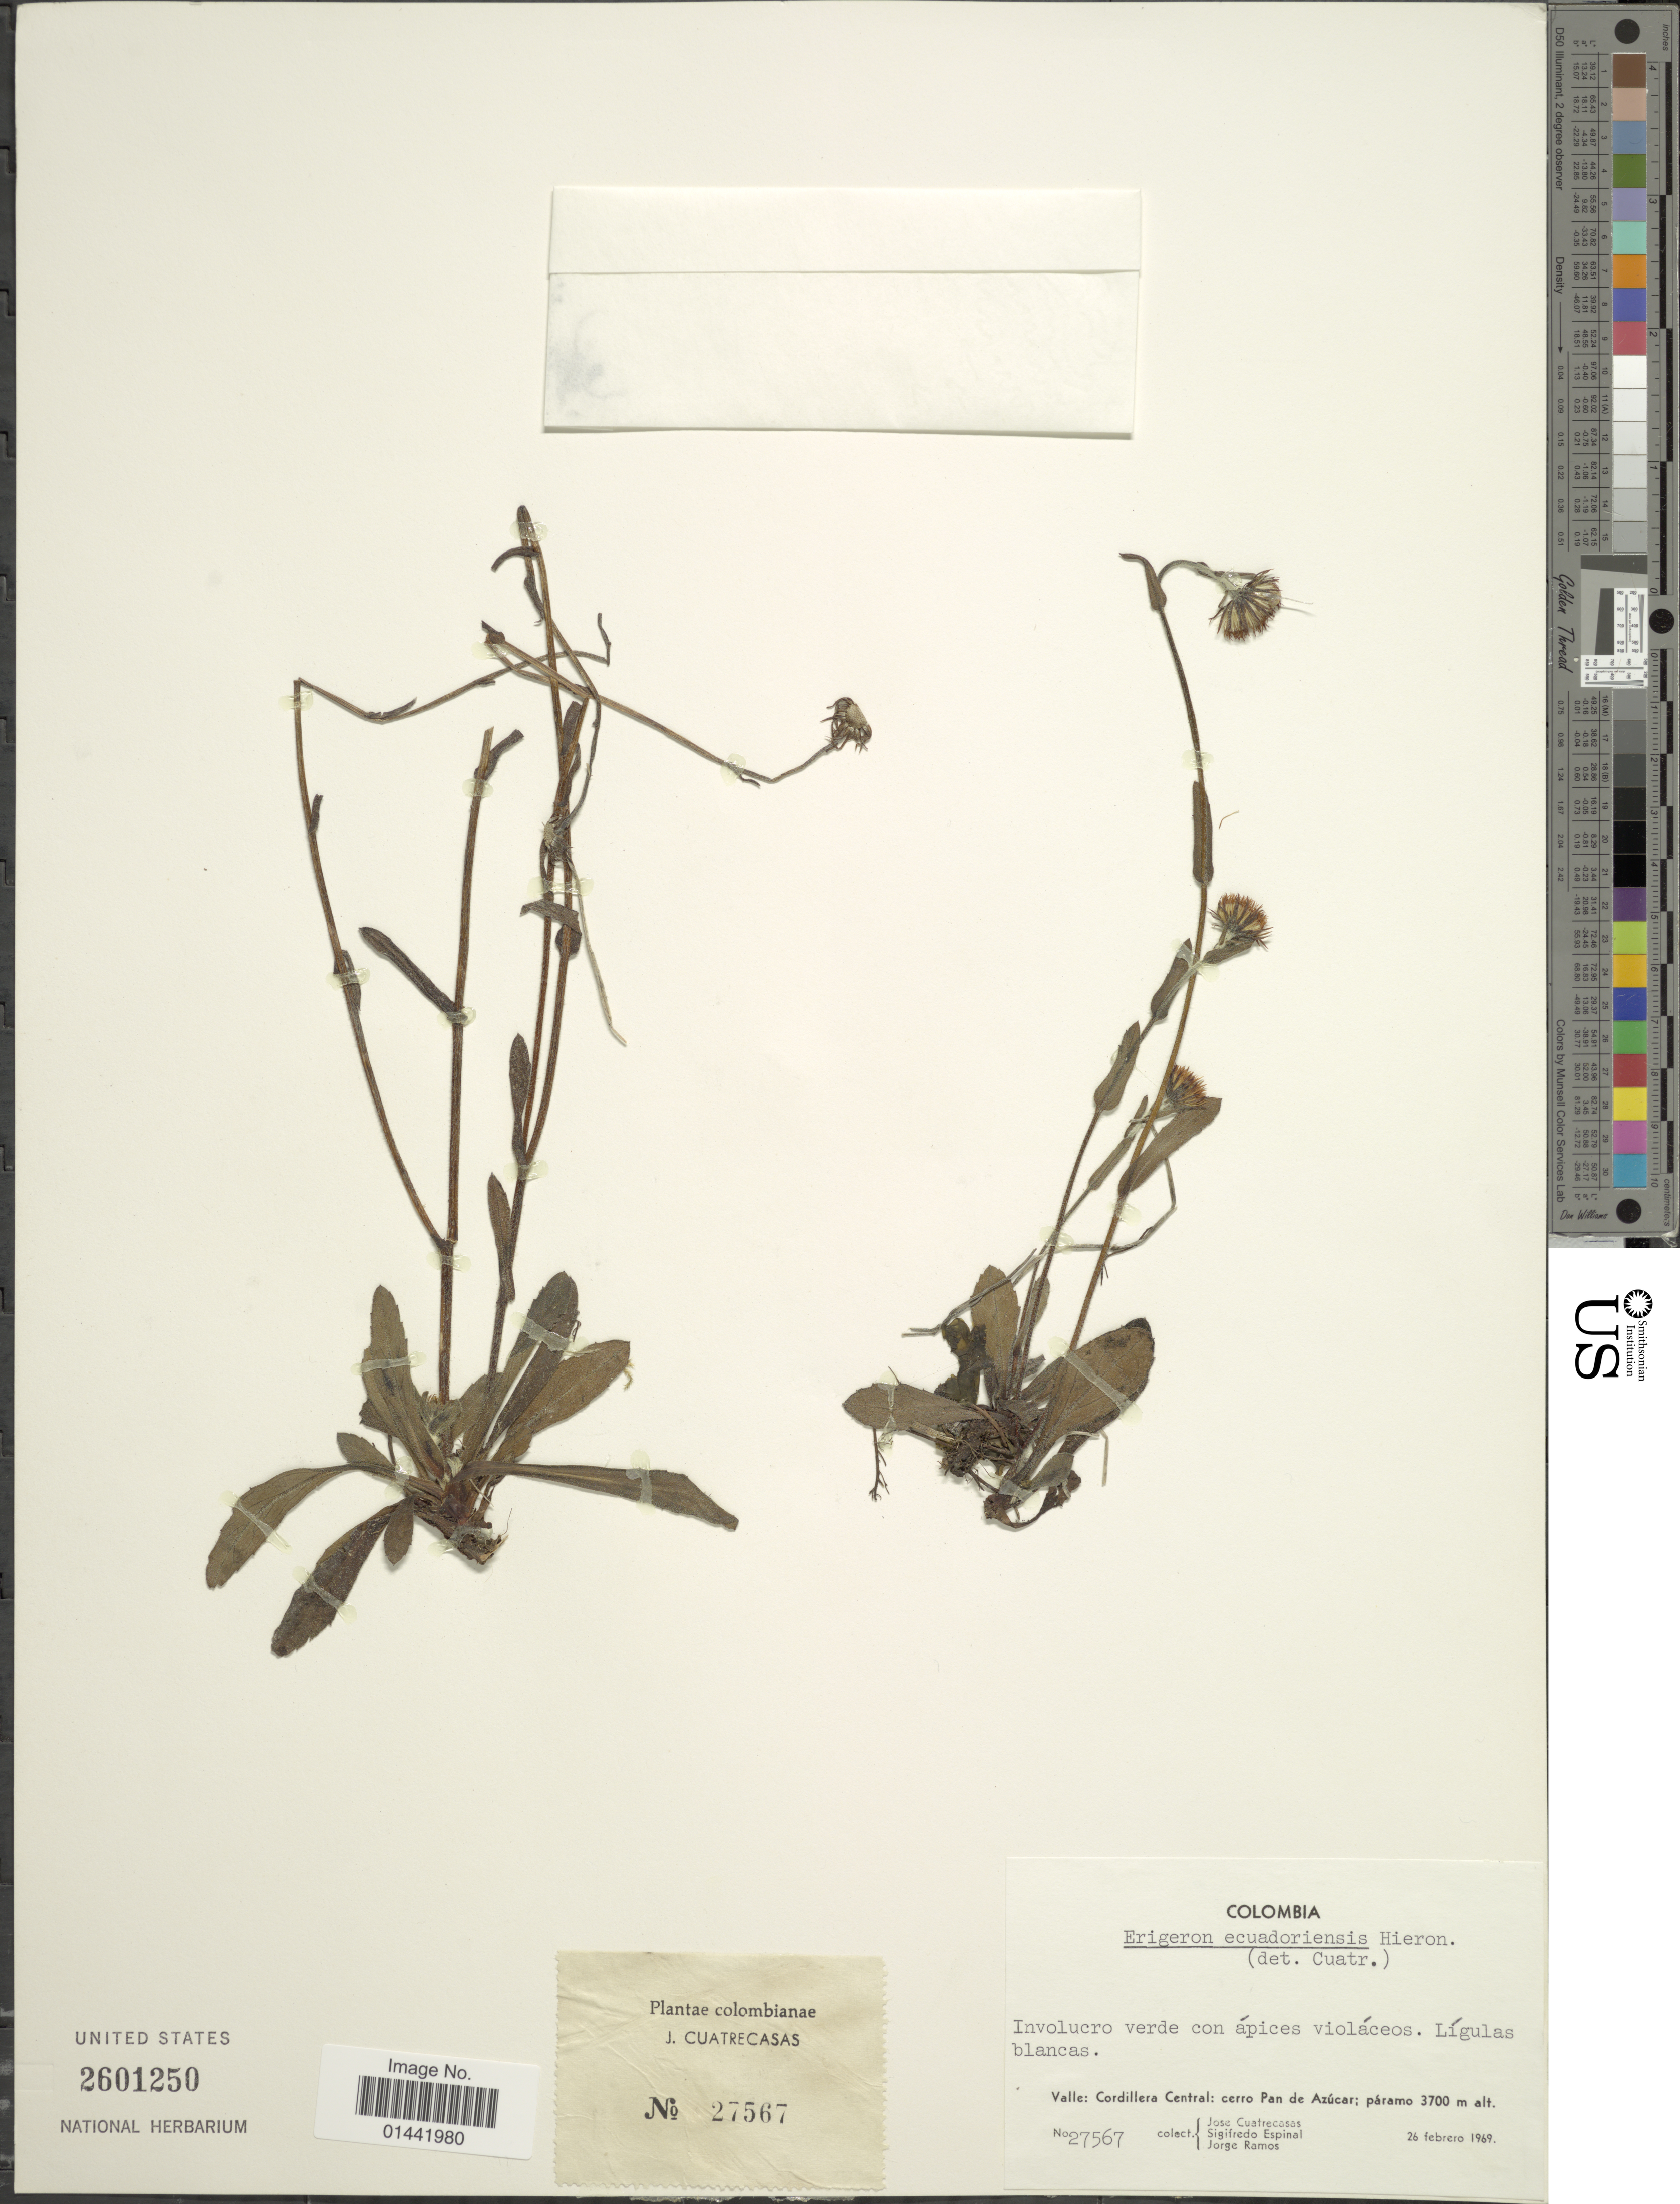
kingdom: Plantae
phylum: Tracheophyta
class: Magnoliopsida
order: Asterales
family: Asteraceae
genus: Erigeron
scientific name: Erigeron ecuadoriensis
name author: Hieron.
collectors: J. Cuatrecasas, S. T. Espinal & J. Ramos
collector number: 27567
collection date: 1969-02-26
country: Colombia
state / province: Valle del Cauca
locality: Involucro verde con ápices violáceos, Lígulas blancas, Cordillera Central: cerro Pan de Azúcar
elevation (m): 3700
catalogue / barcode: US 2601250